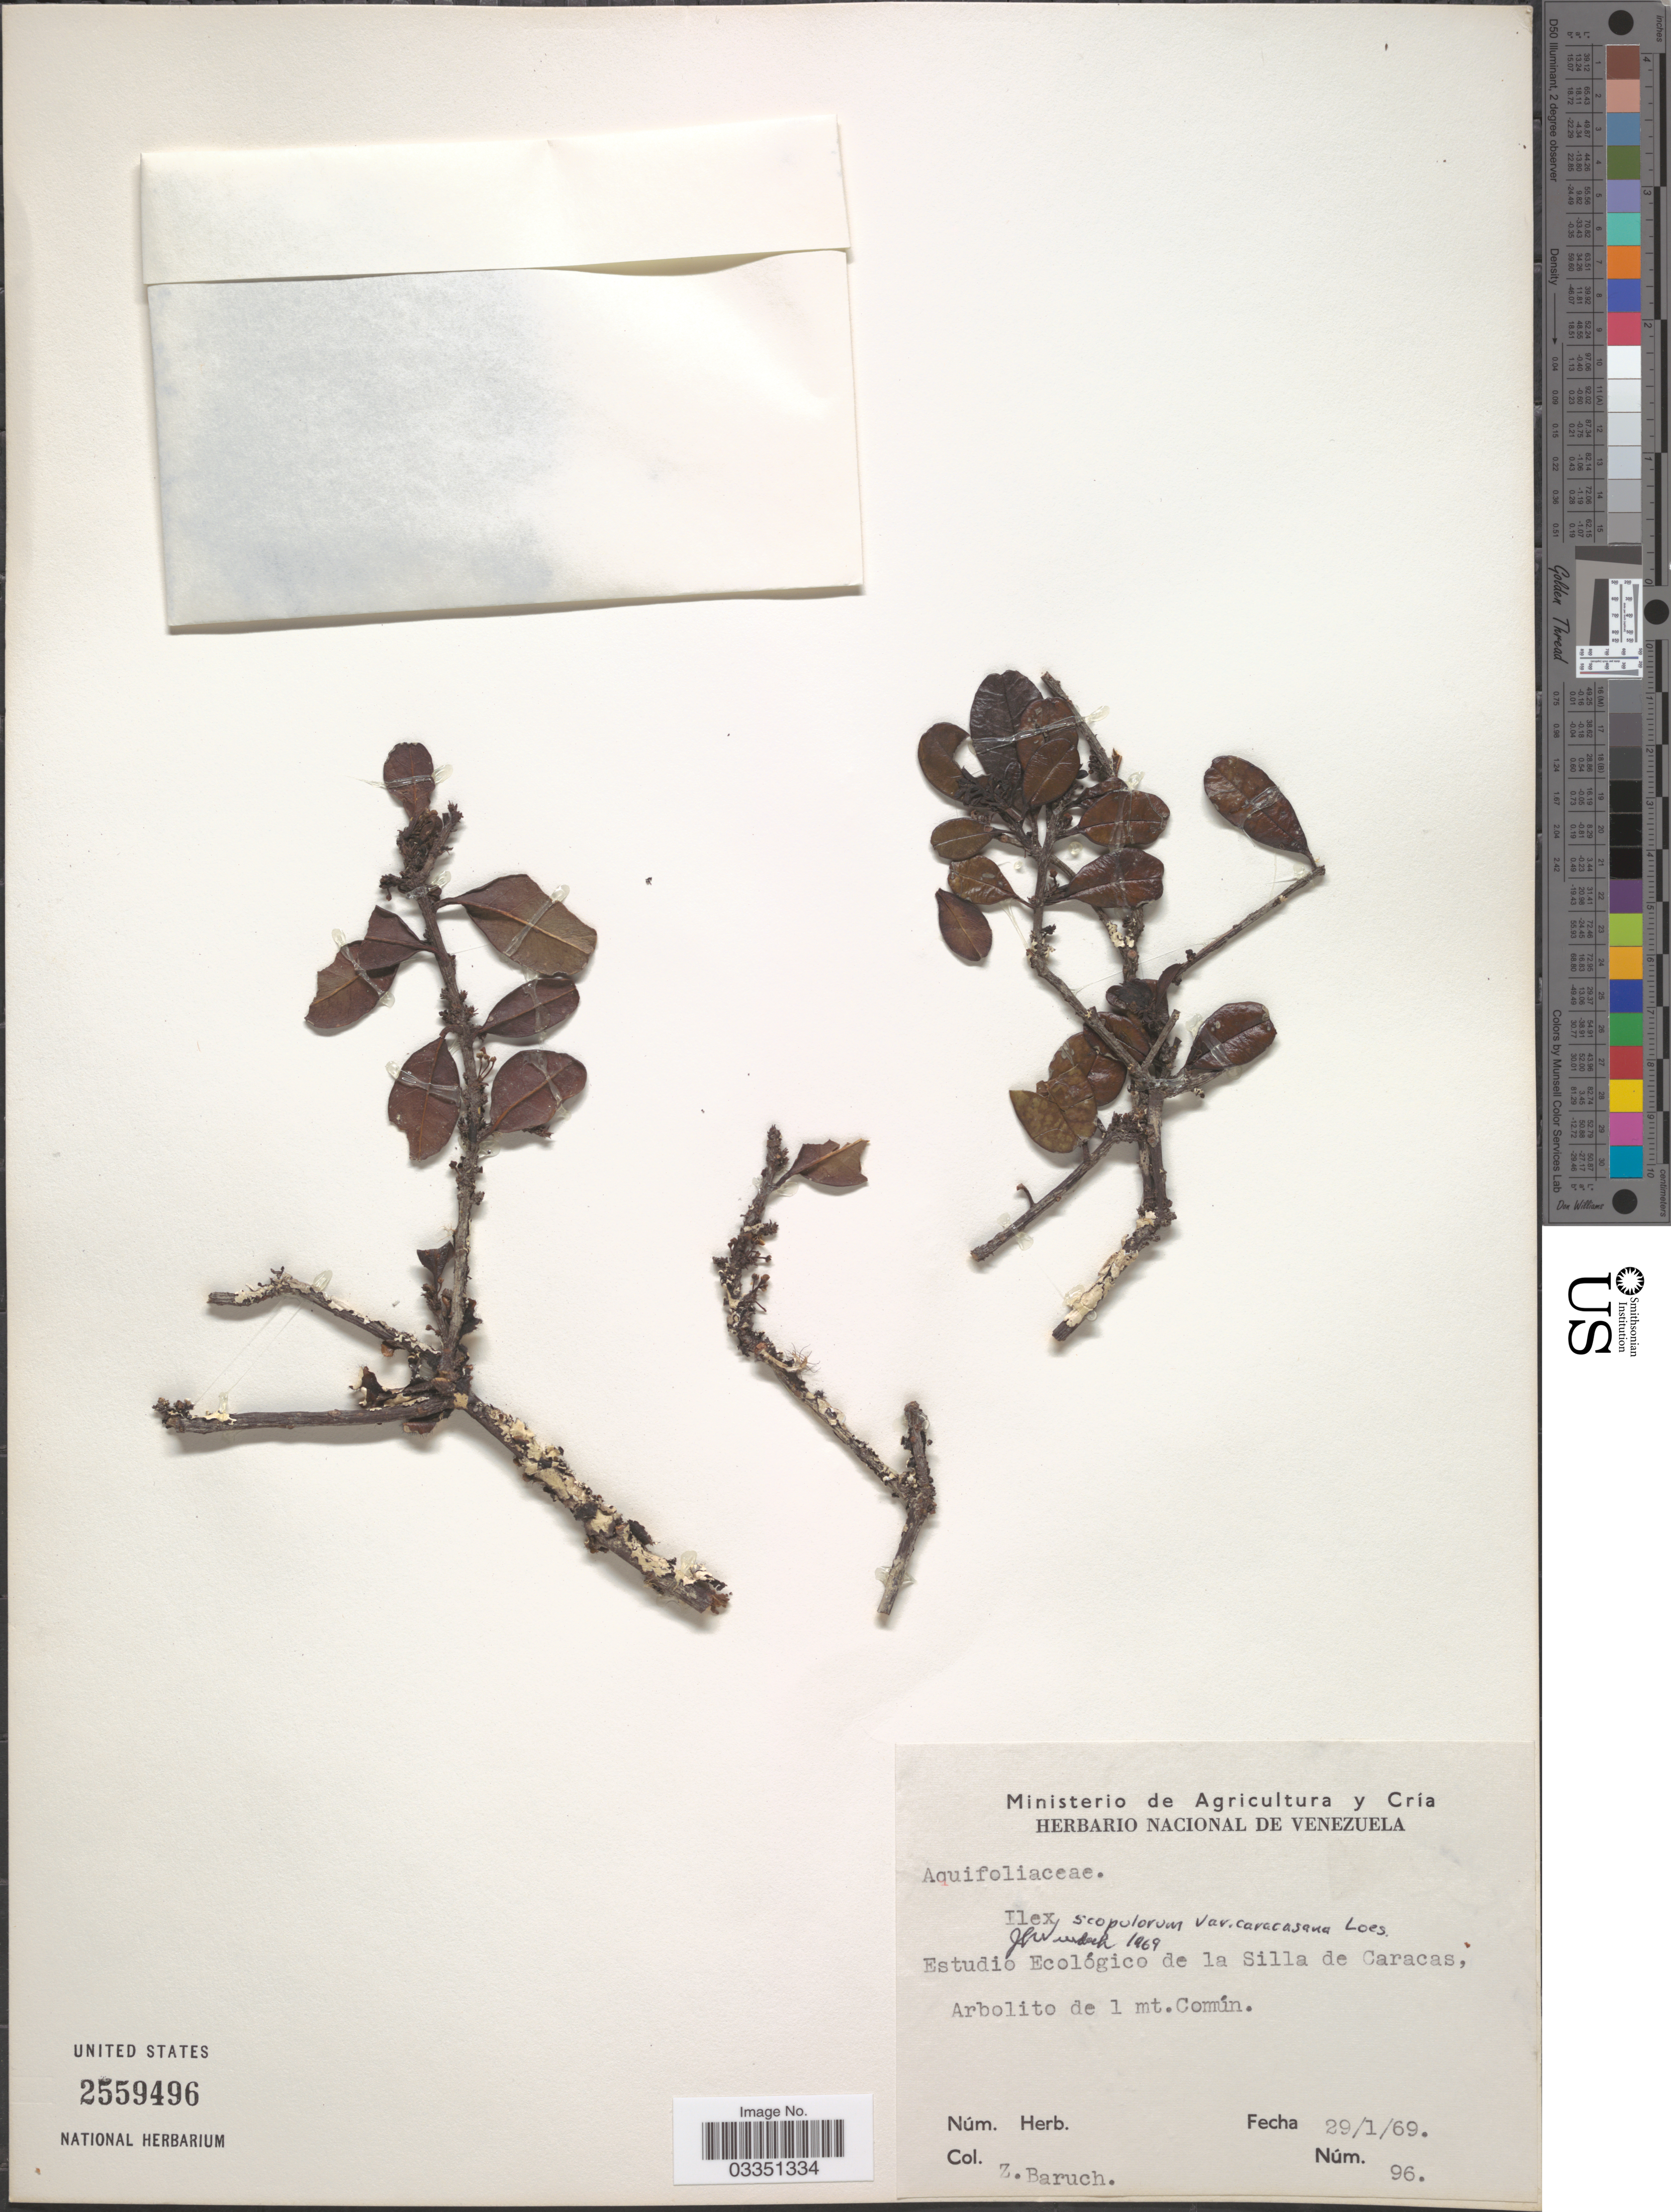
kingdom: Plantae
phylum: Tracheophyta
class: Magnoliopsida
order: Aquifoliales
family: Aquifoliaceae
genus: Ilex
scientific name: Ilex scopulorum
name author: Kunth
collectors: Z. Baruch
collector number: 96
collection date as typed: Transcribed d/m/y: 29/1/69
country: Venezuela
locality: Estudio Ecológico de la Silla de Caracas.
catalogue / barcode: US 2559496